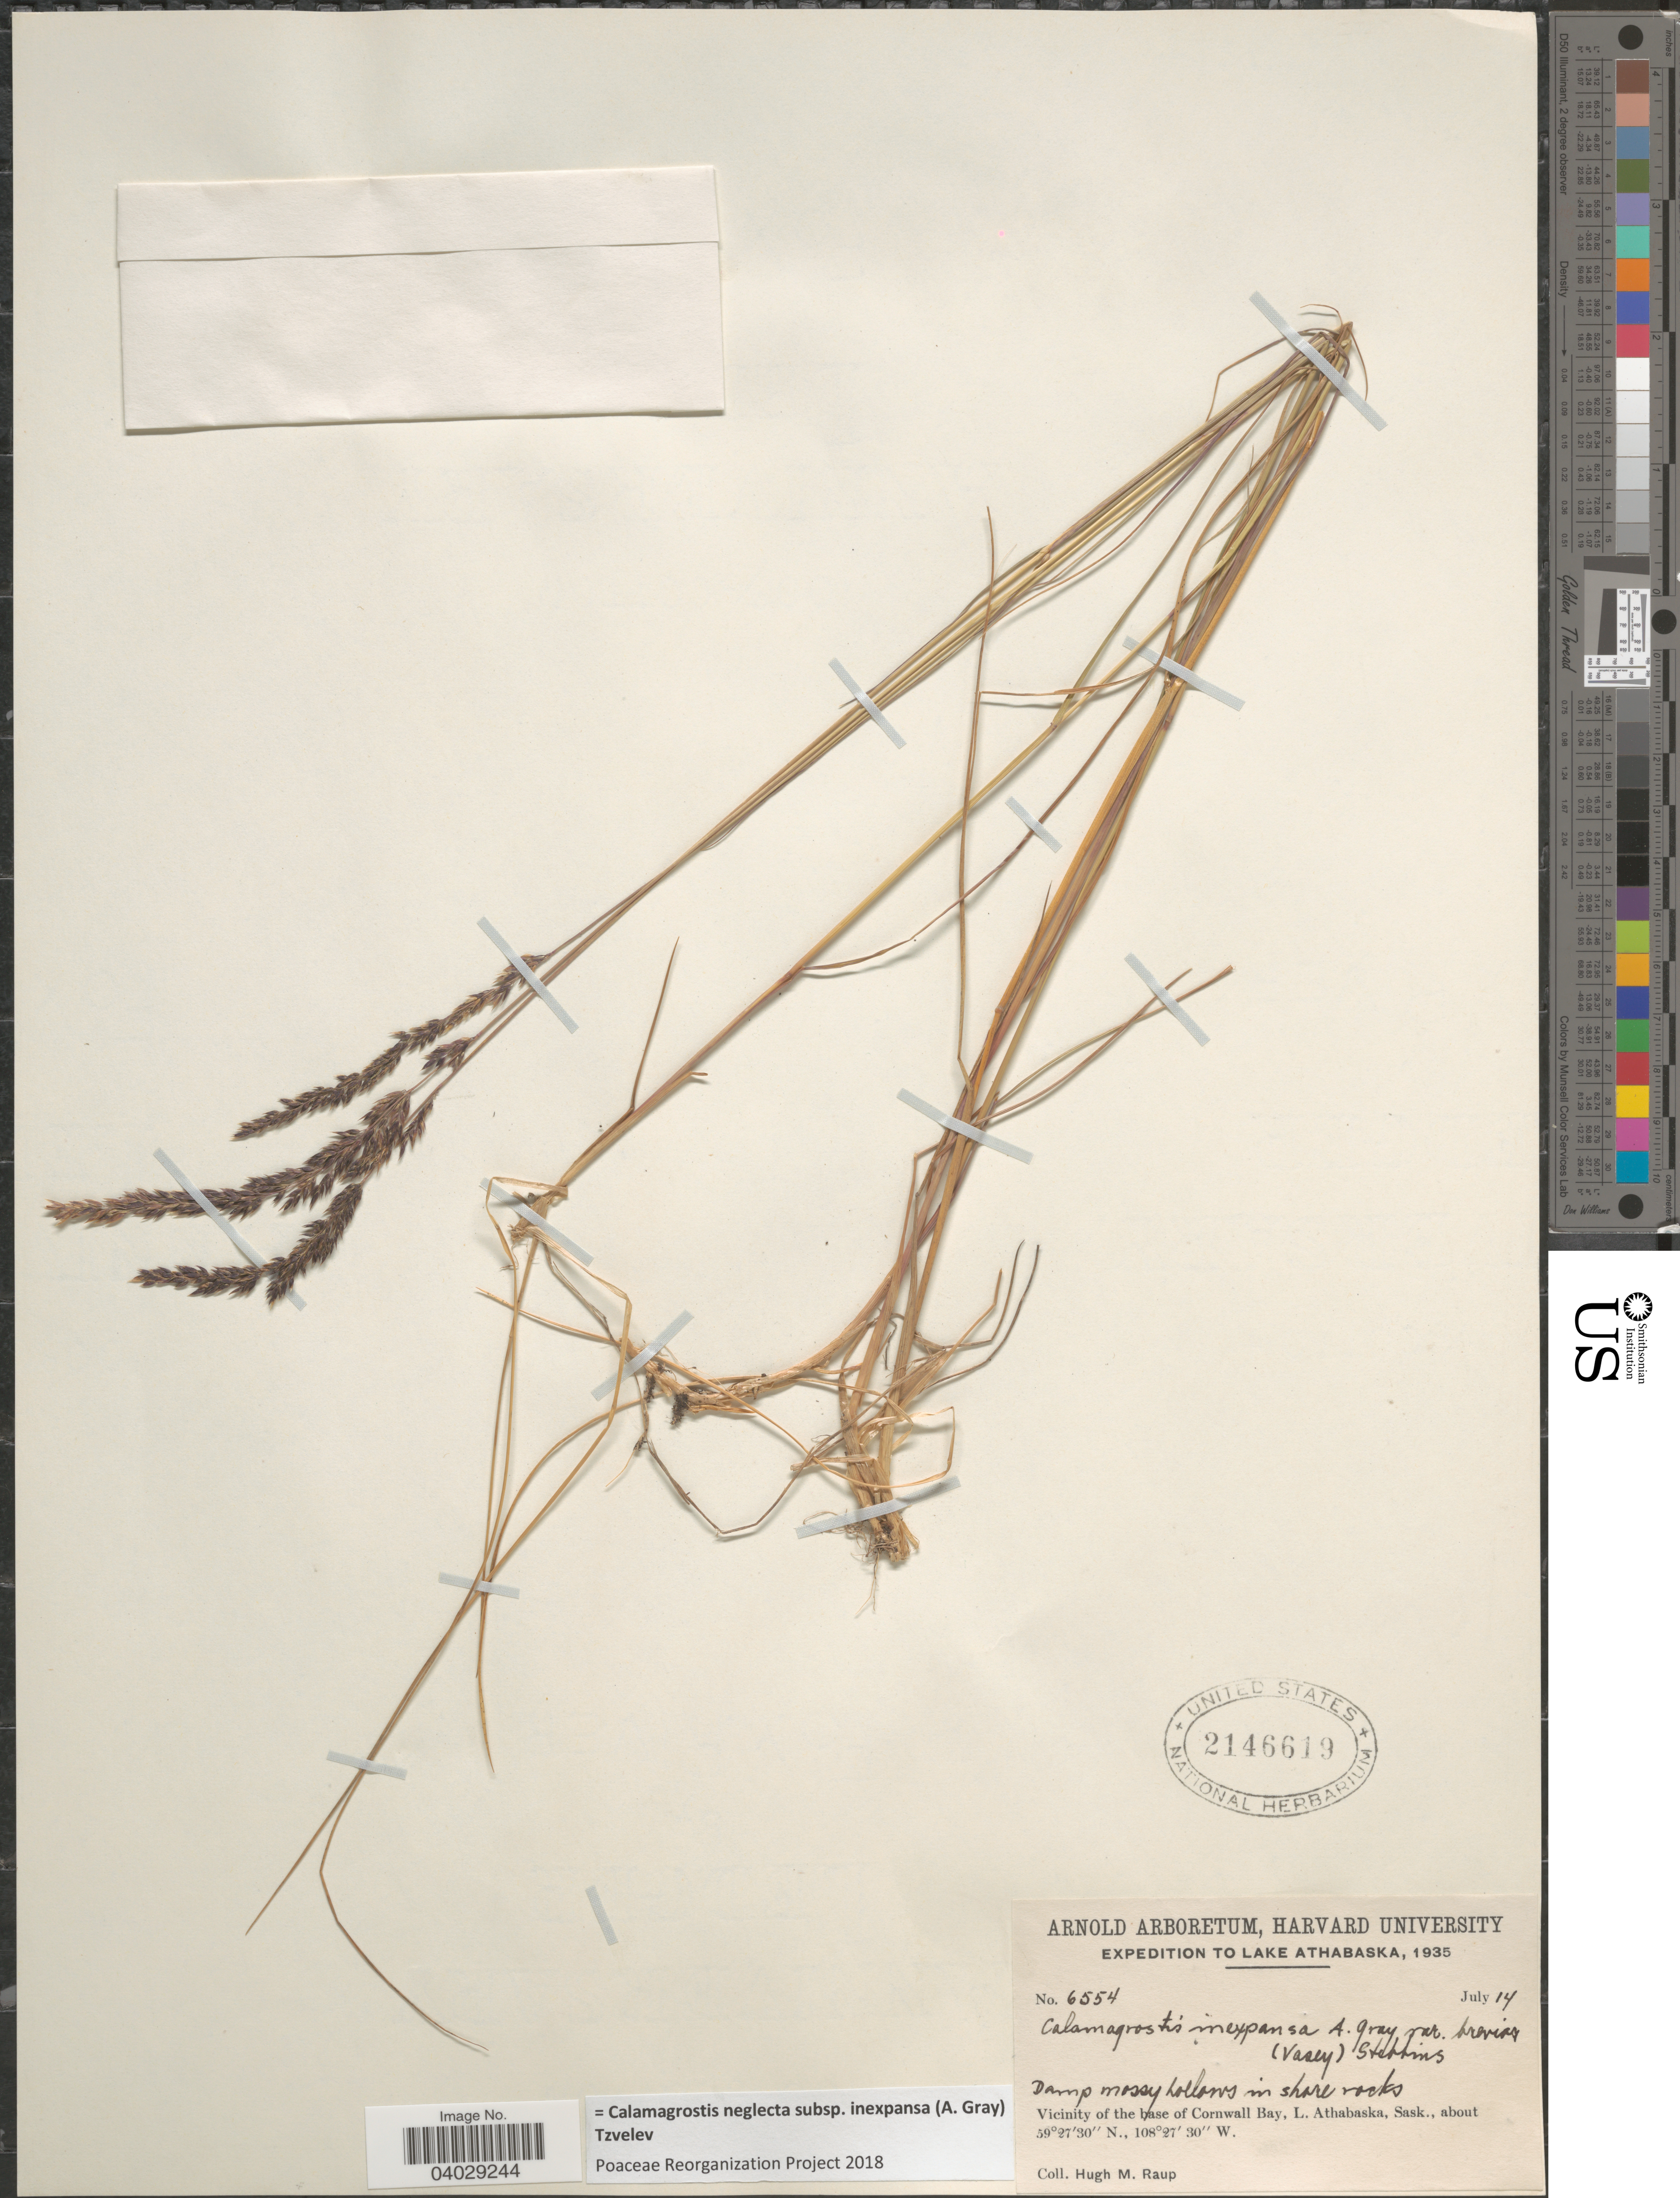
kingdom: Plantae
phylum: Tracheophyta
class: Liliopsida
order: Poales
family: Poaceae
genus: Calamagrostis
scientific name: Calamagrostis neglecta subsp. inexpansa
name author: (A. Gray) Tzvelev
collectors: H. Raup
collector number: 6554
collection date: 1935-07-14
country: Canada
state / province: Saskatchewan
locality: Lake Athabaska. Vicinity of the base of Cornwall Bay, L. Athabaska.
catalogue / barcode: US 2146619